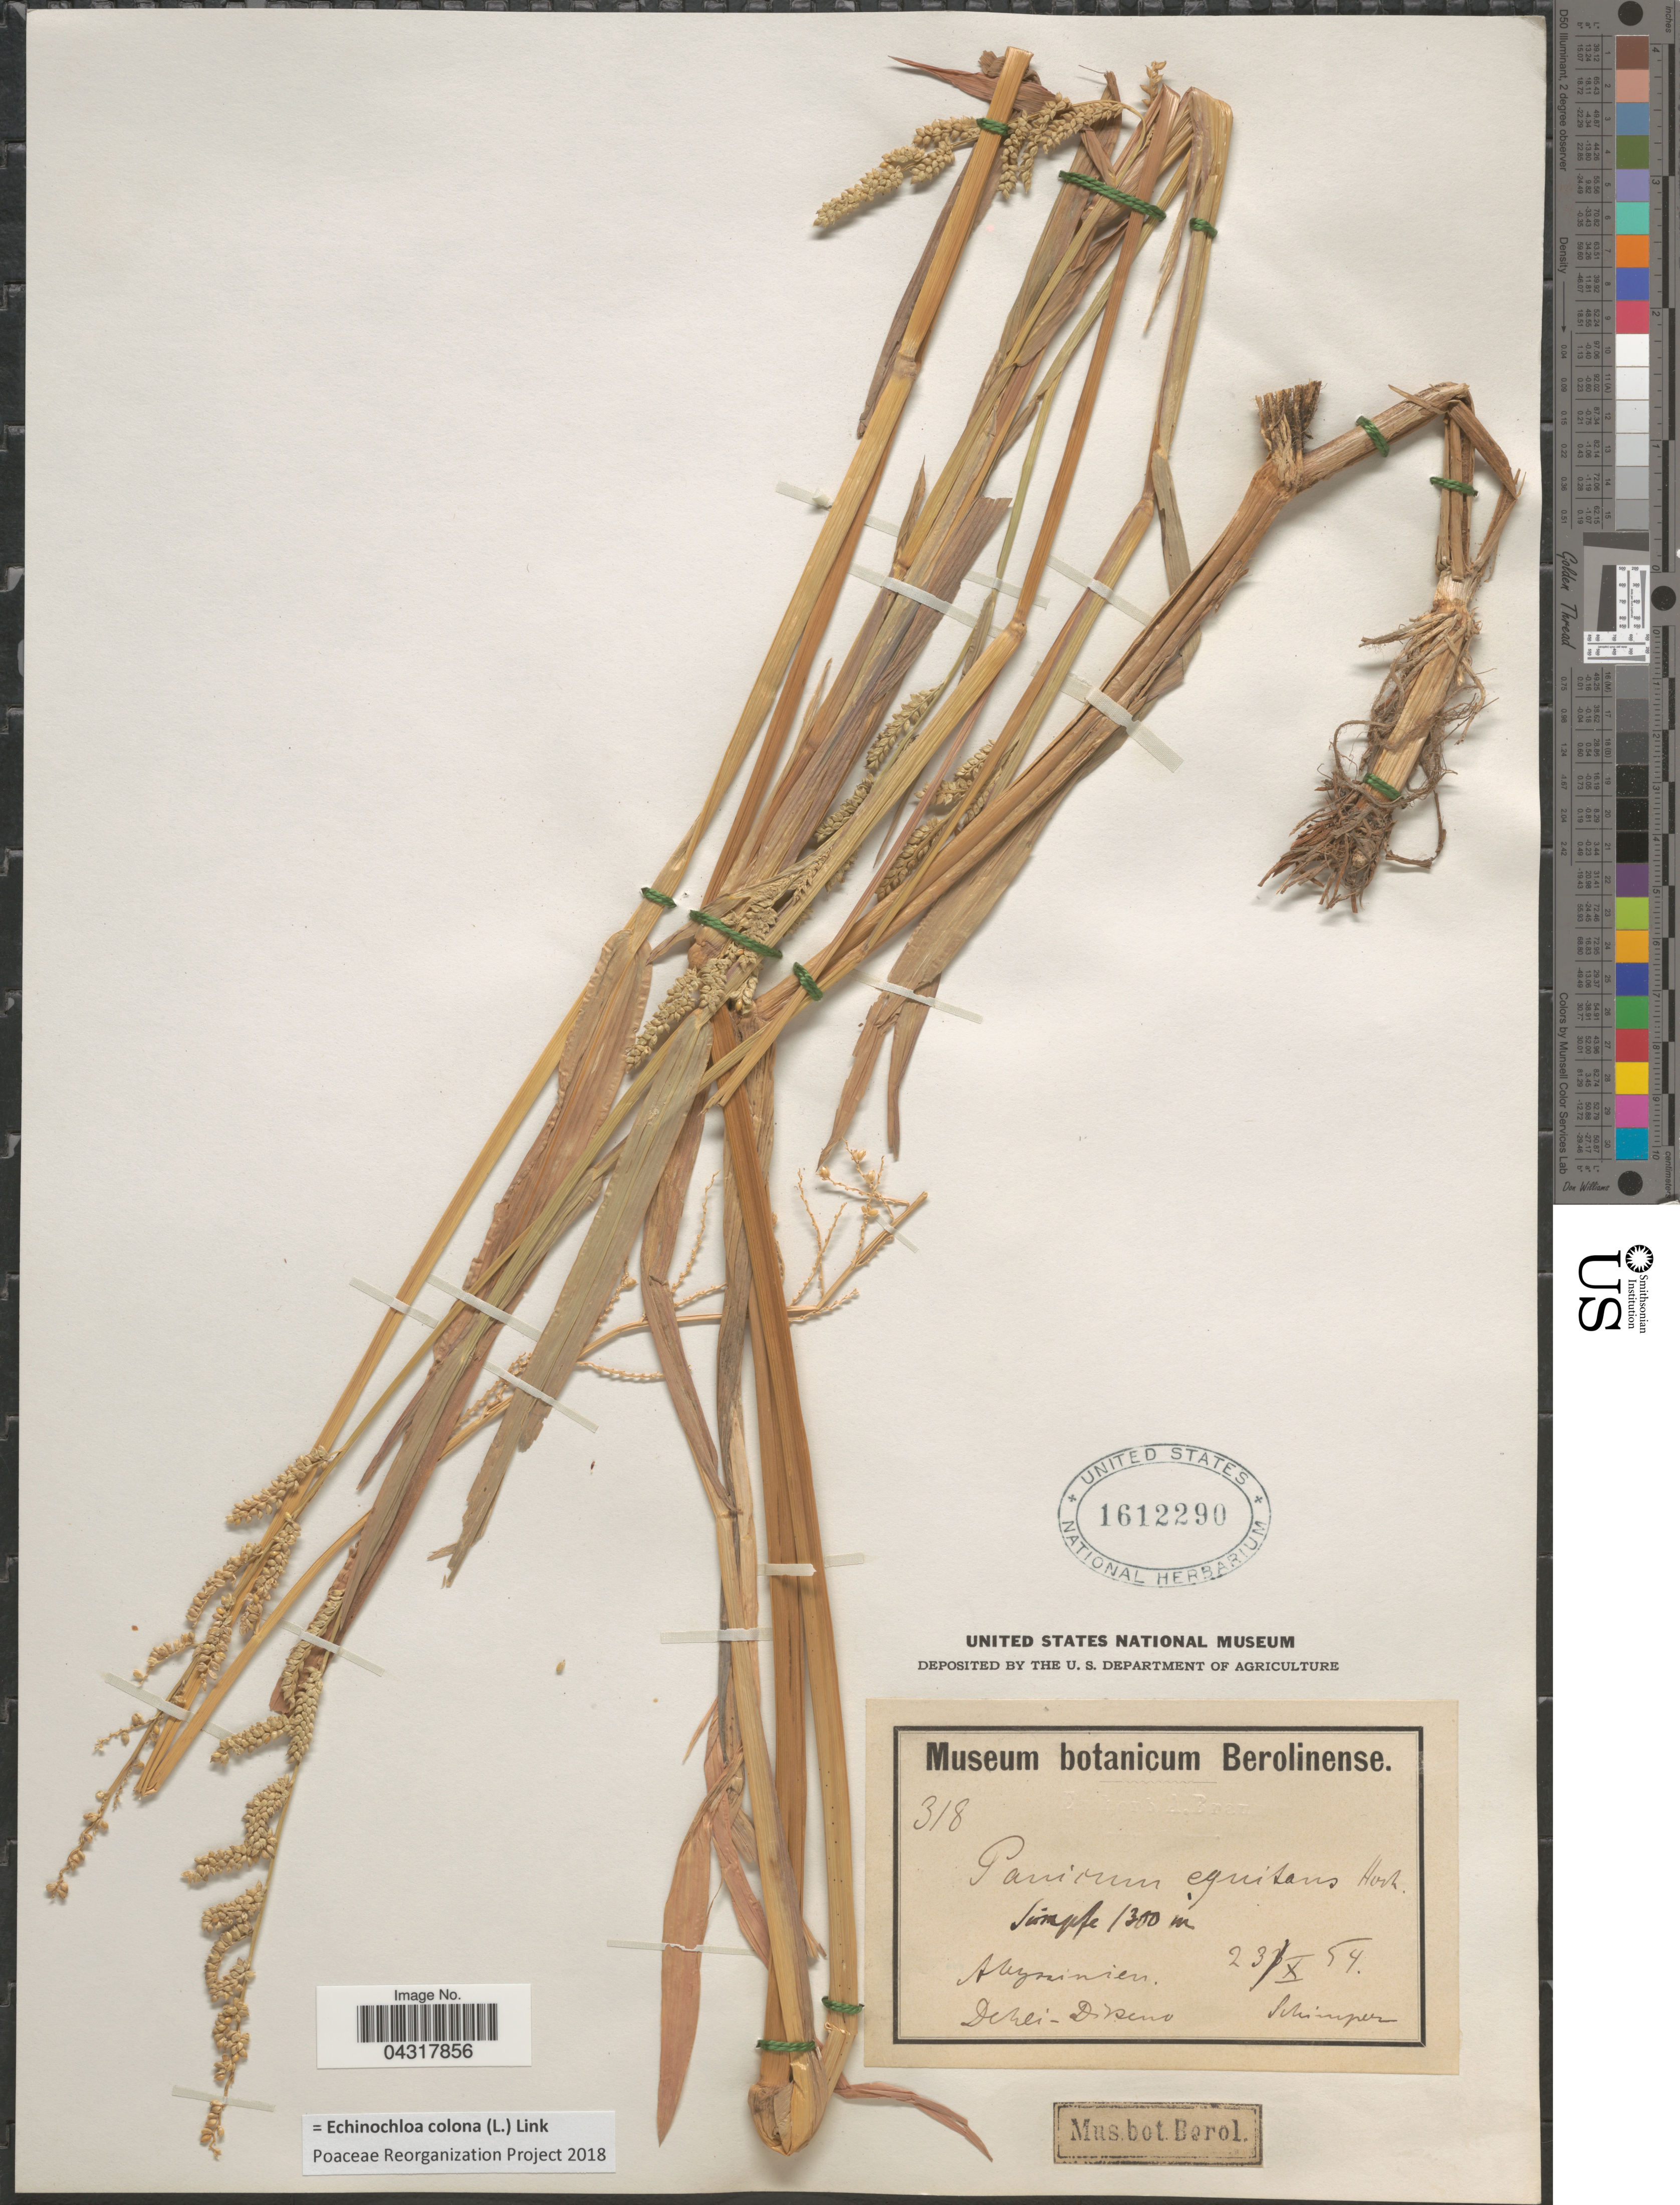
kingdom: Plantae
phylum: Tracheophyta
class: Liliopsida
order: Poales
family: Poaceae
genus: Echinochloa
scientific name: Echinochloa colona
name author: (L.) Link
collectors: -. Schimper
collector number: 318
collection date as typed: Transcribed d/m/y: 23/10/54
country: Ethiopia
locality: Abyssienien. Sümpfe.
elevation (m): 1300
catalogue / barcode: US 1612290